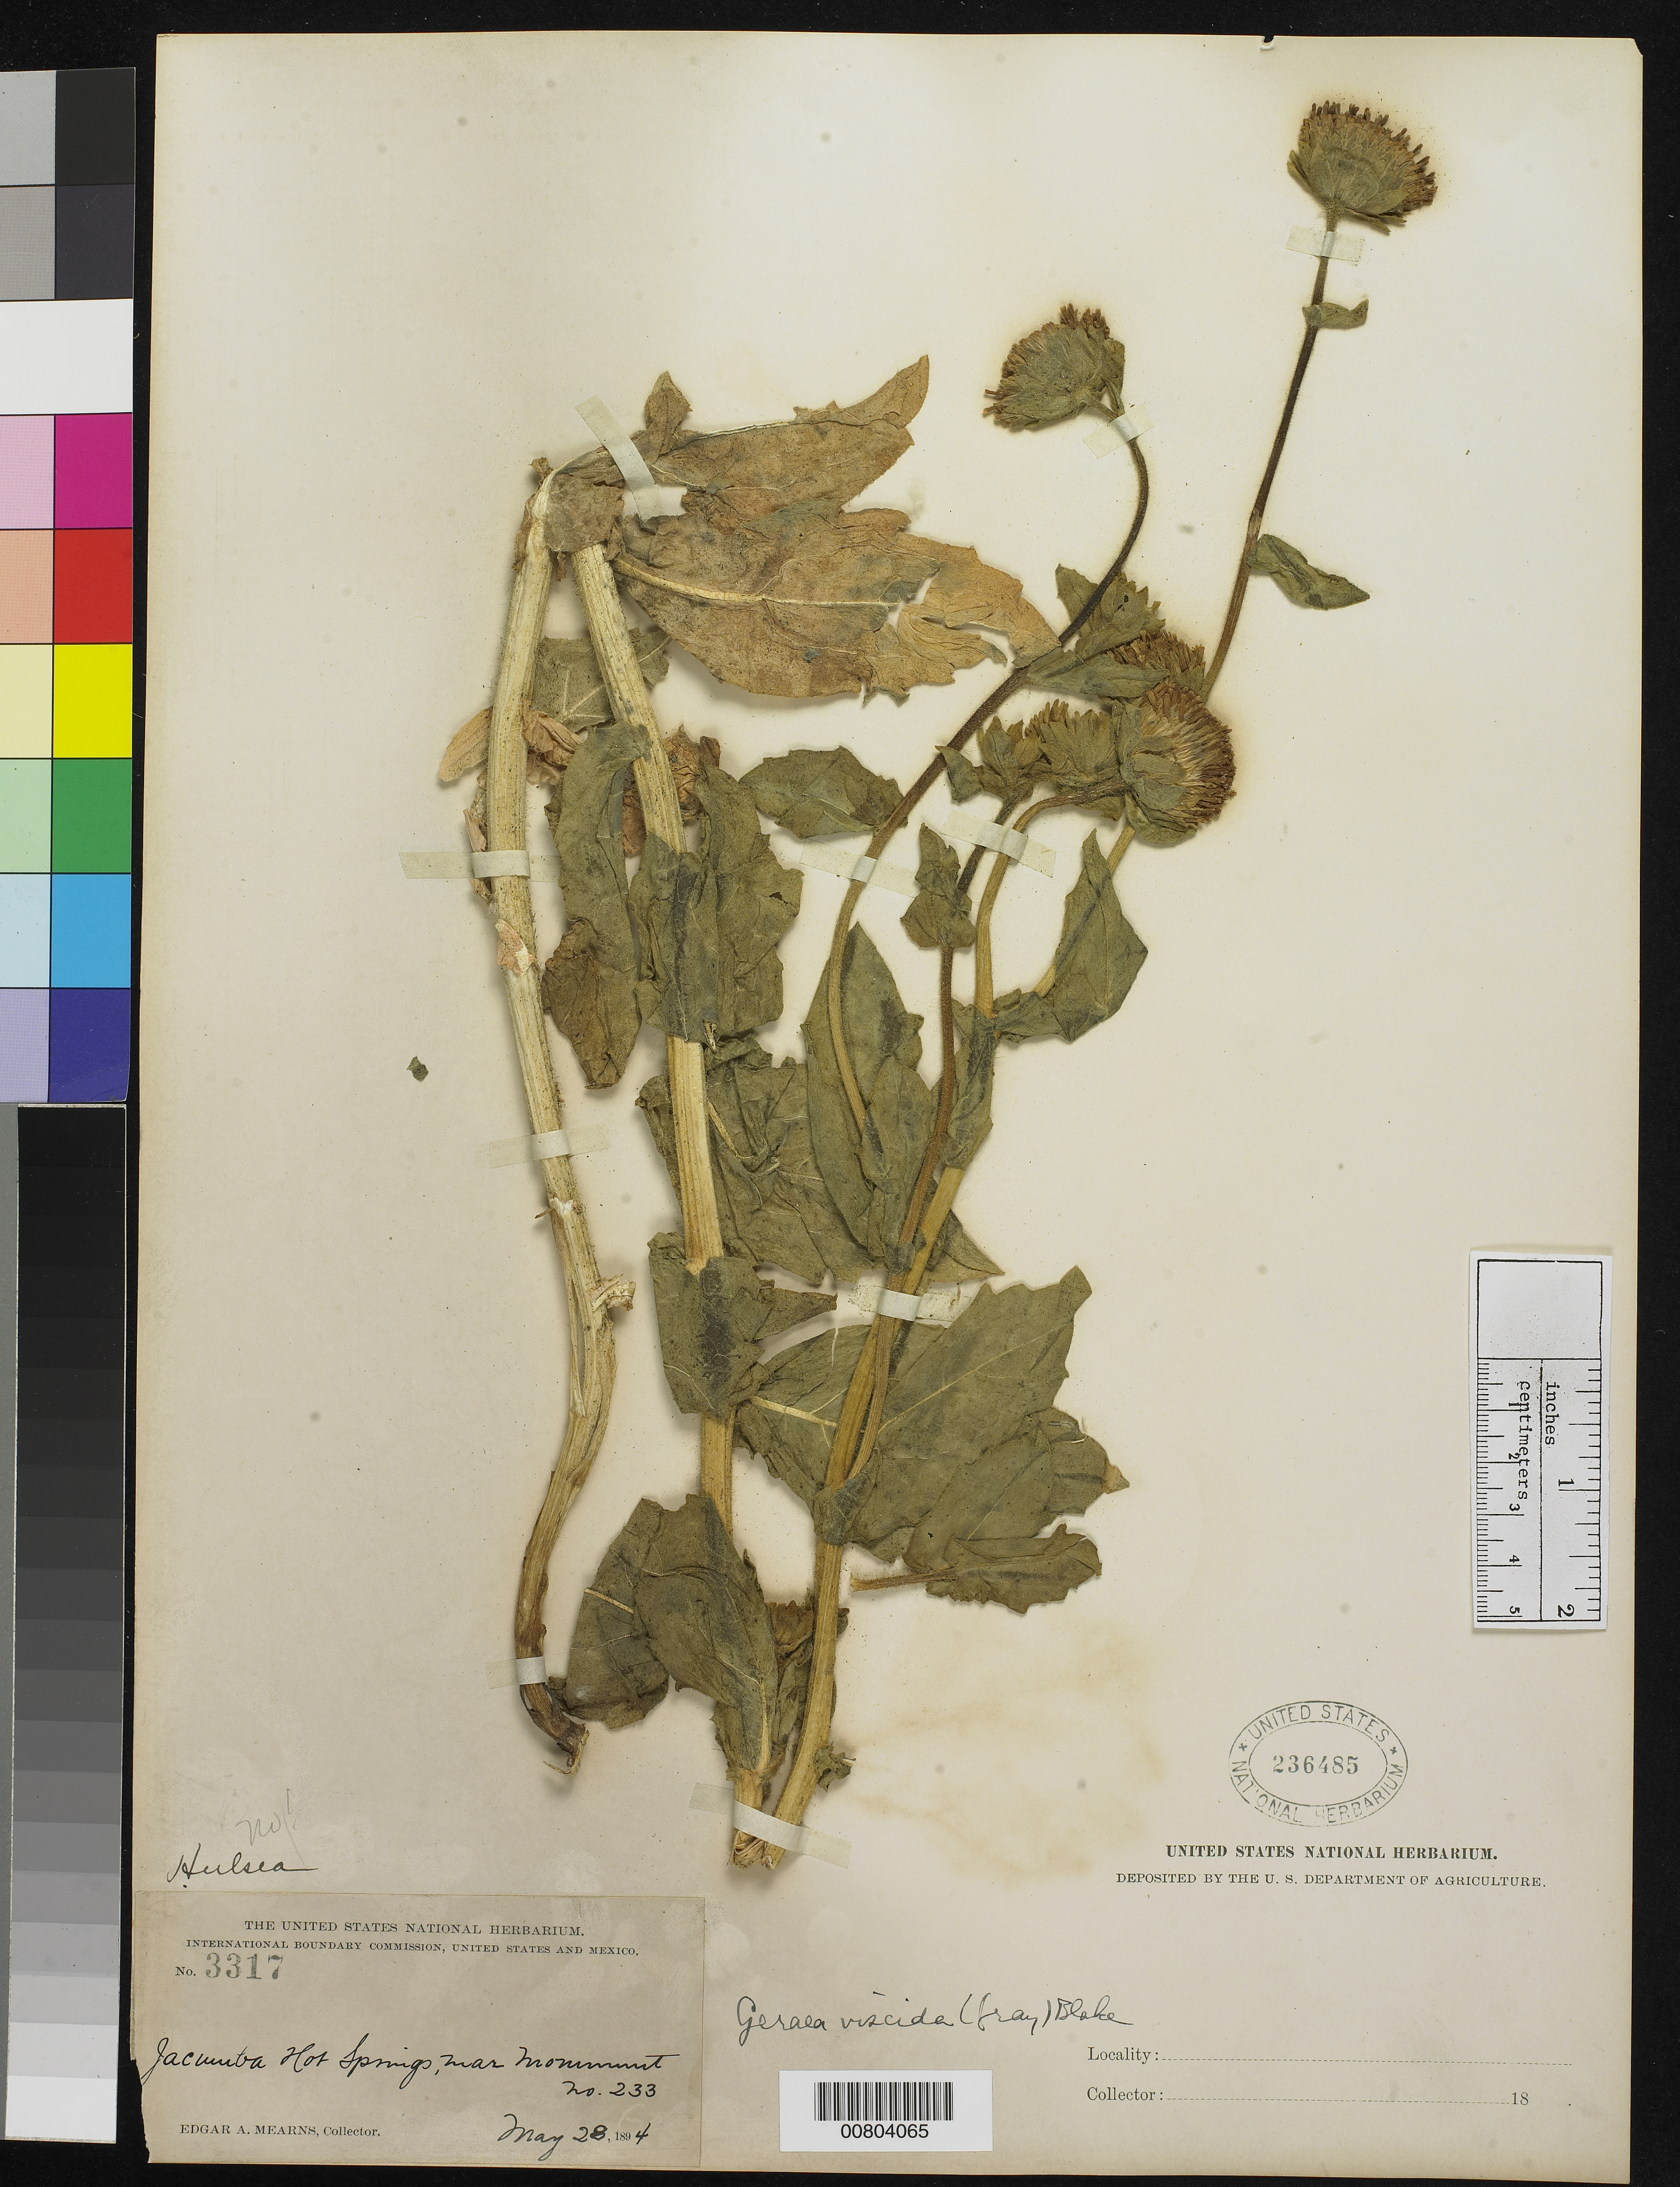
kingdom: Plantae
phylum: Tracheophyta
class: Magnoliopsida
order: Asterales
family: Asteraceae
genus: Geraea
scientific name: Geraea viscida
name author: (A. Gray) S.F. Blake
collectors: E. A. Mearns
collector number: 3317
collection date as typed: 28 May 1894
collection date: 1894-05-28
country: United States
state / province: California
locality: Jacumba Hot Springs, near monument no. 233.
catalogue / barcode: US 236485